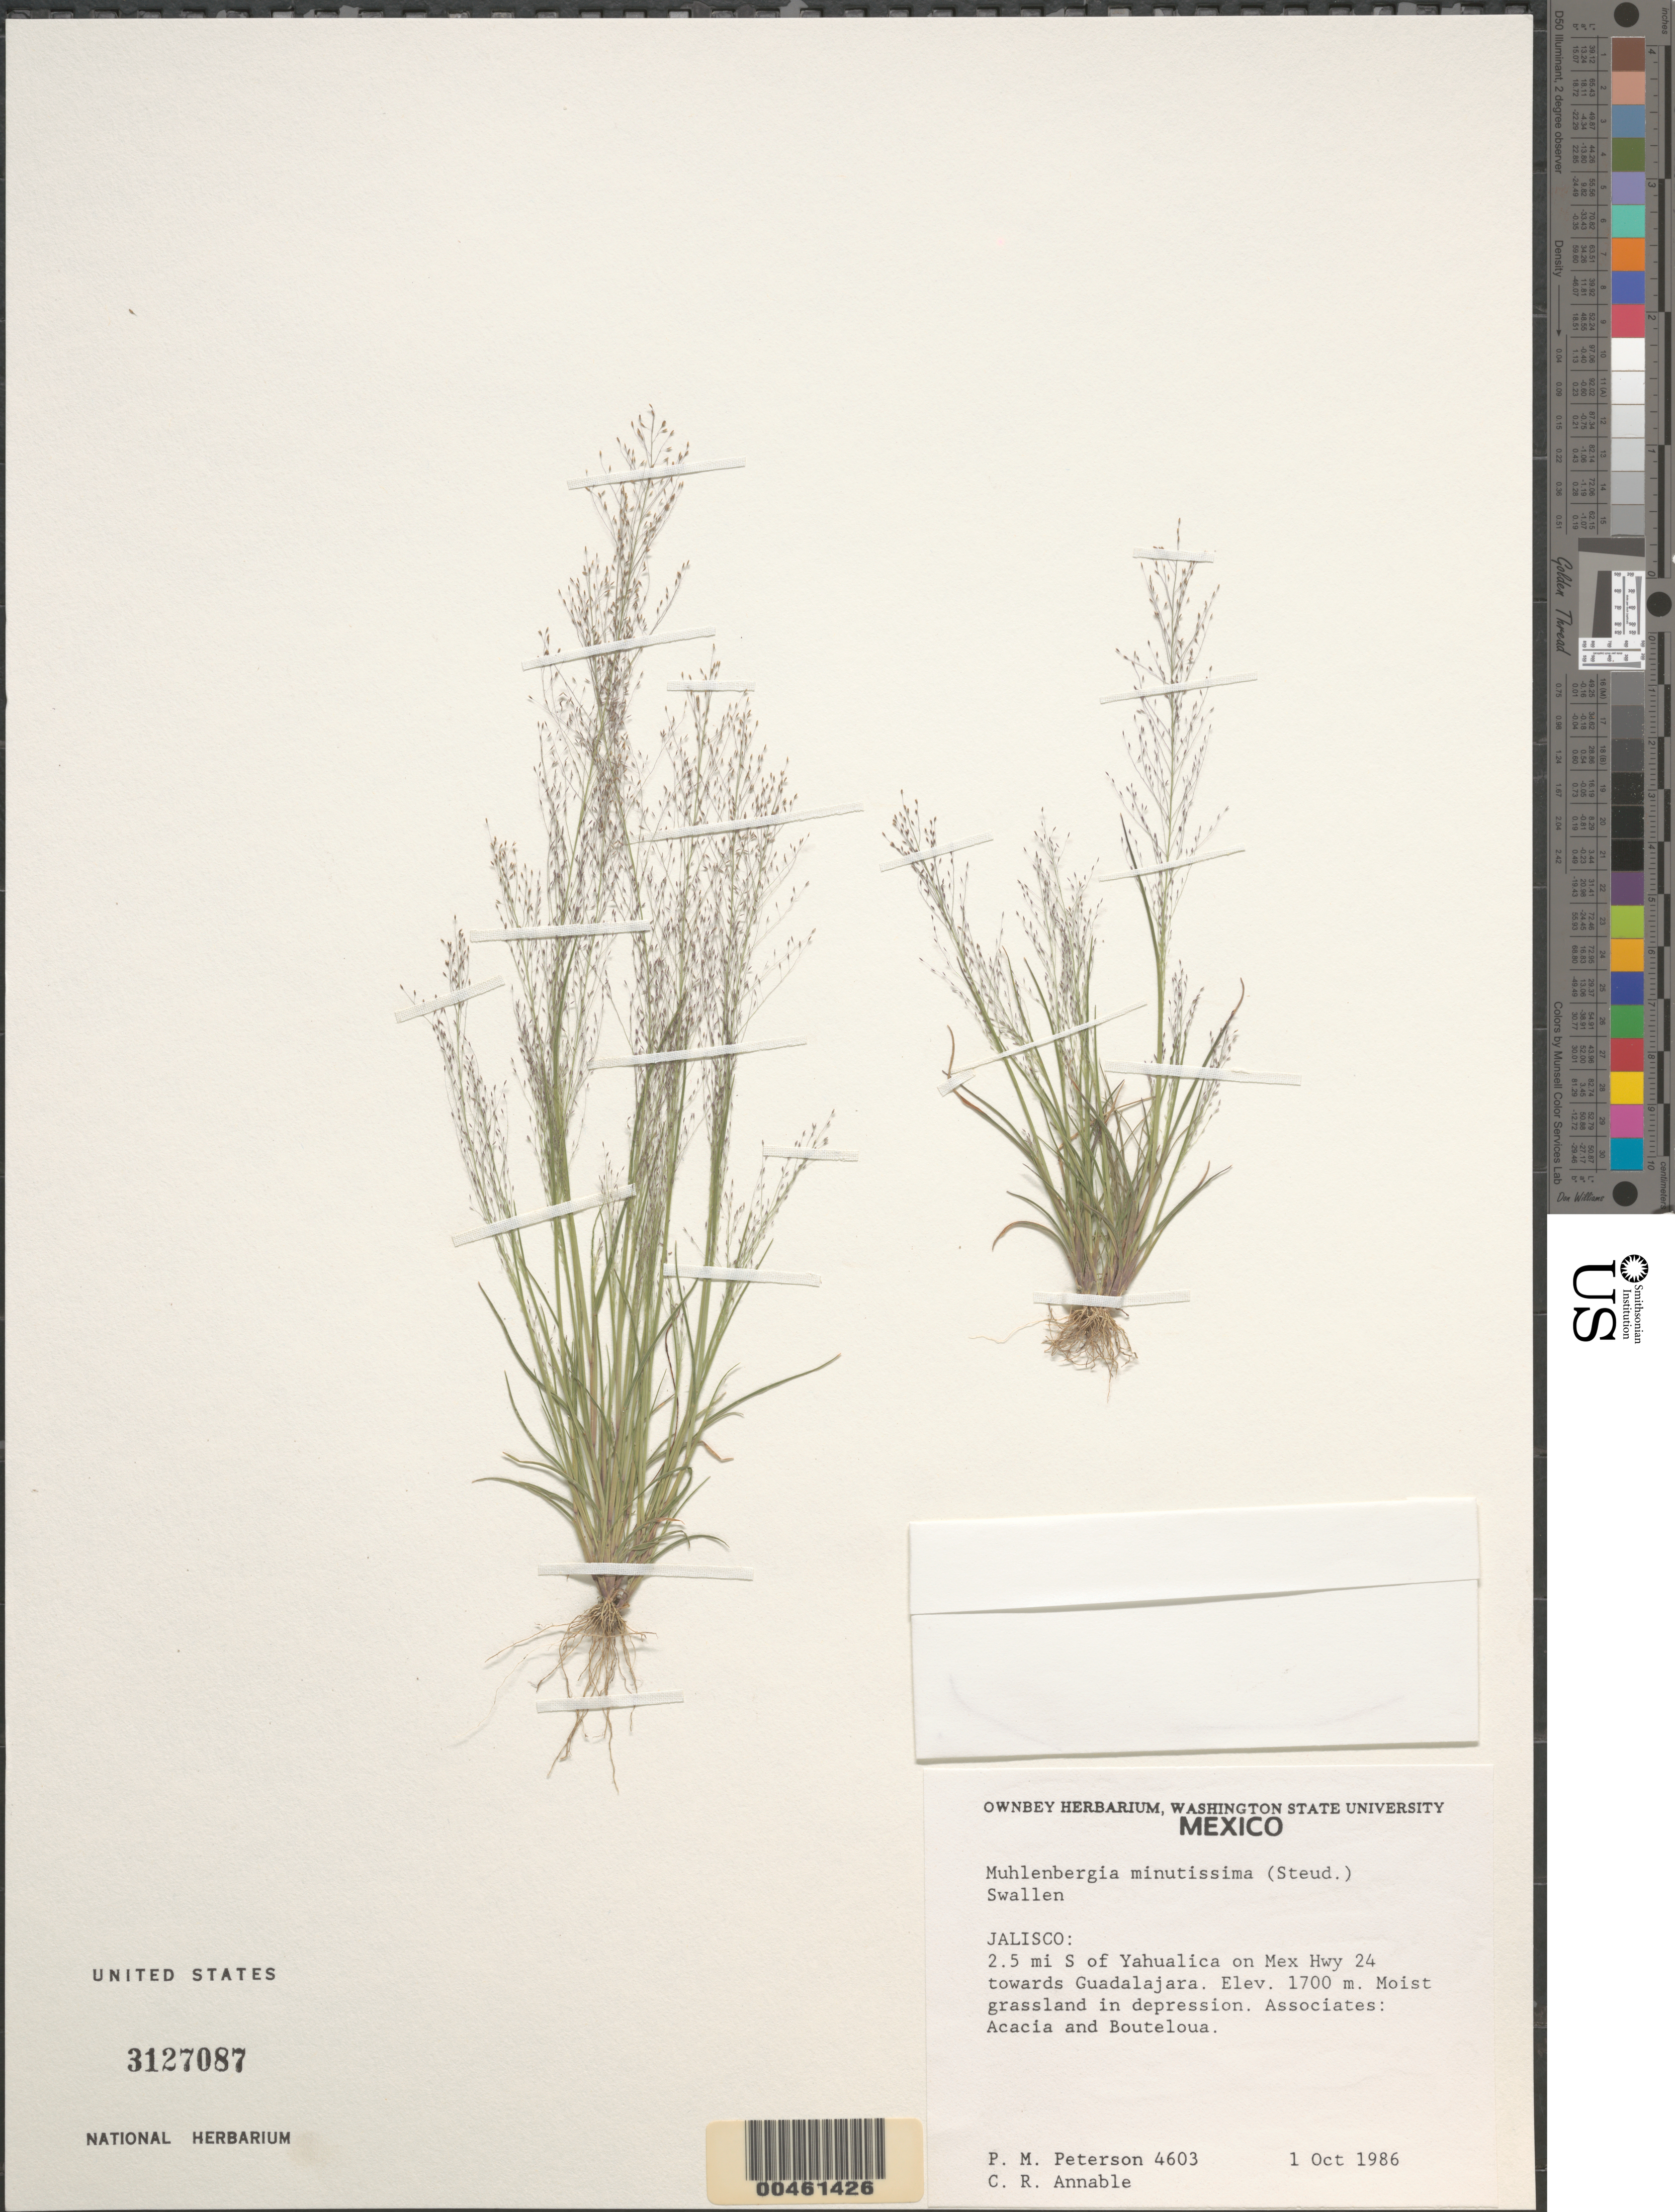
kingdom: Plantae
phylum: Tracheophyta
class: Liliopsida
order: Poales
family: Poaceae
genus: Muhlenbergia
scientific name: Muhlenbergia minutissima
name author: (Steud.) Swallen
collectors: P. M. Peterson & C. R. Annable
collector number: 04603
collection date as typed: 01 Oct 1986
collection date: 1986-10-01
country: Mexico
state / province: Jalisco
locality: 2.5 miles S of Yahualica on Mex 24 towards Guadalajara.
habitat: Moist grassland in depression. Associated with Acacia and Bouteloua.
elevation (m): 1700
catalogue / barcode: US 3127087